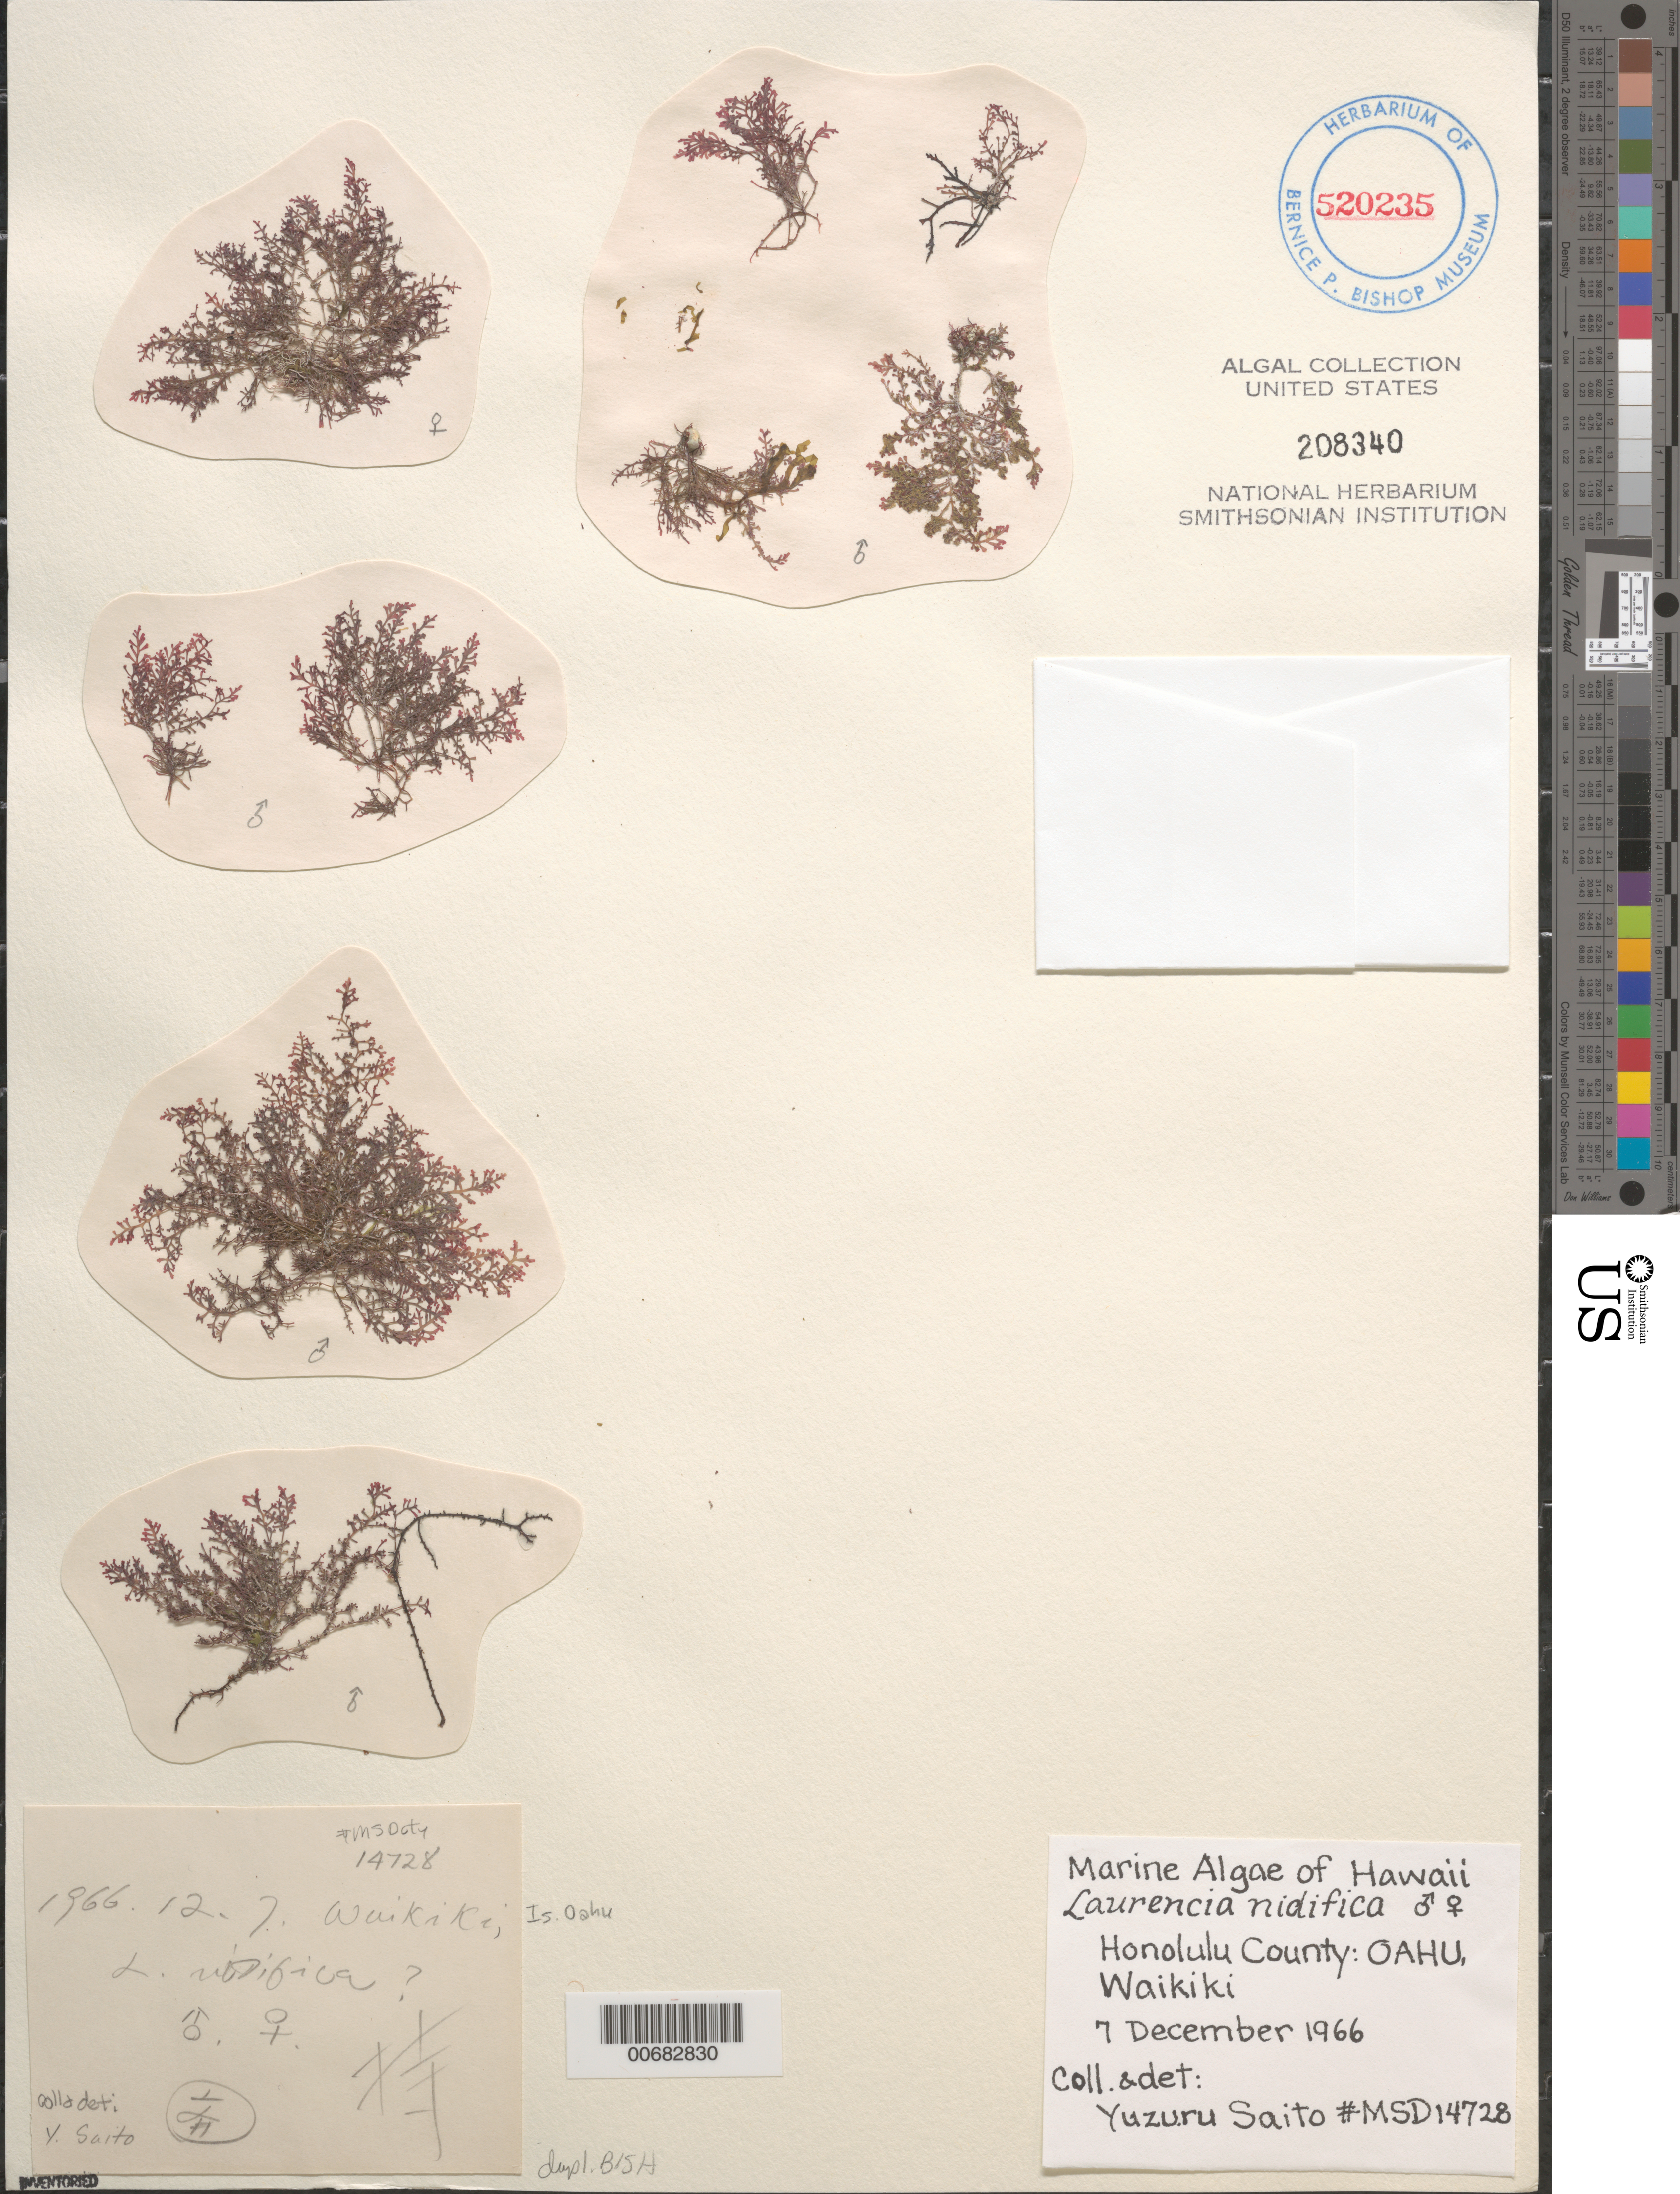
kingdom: Plantae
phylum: Rhodophyta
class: Florideophyceae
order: Ceramiales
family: Rhodomelaceae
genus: Laurencia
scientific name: Laurencia nidifica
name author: J. Agardh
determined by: Saito, Y.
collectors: Y. Saito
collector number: MSD 14728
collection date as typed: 07 Dec 1966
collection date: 1966-12-07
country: United States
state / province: Hawaii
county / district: Honolulu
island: Oahu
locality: Waikiki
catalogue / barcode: US 208340